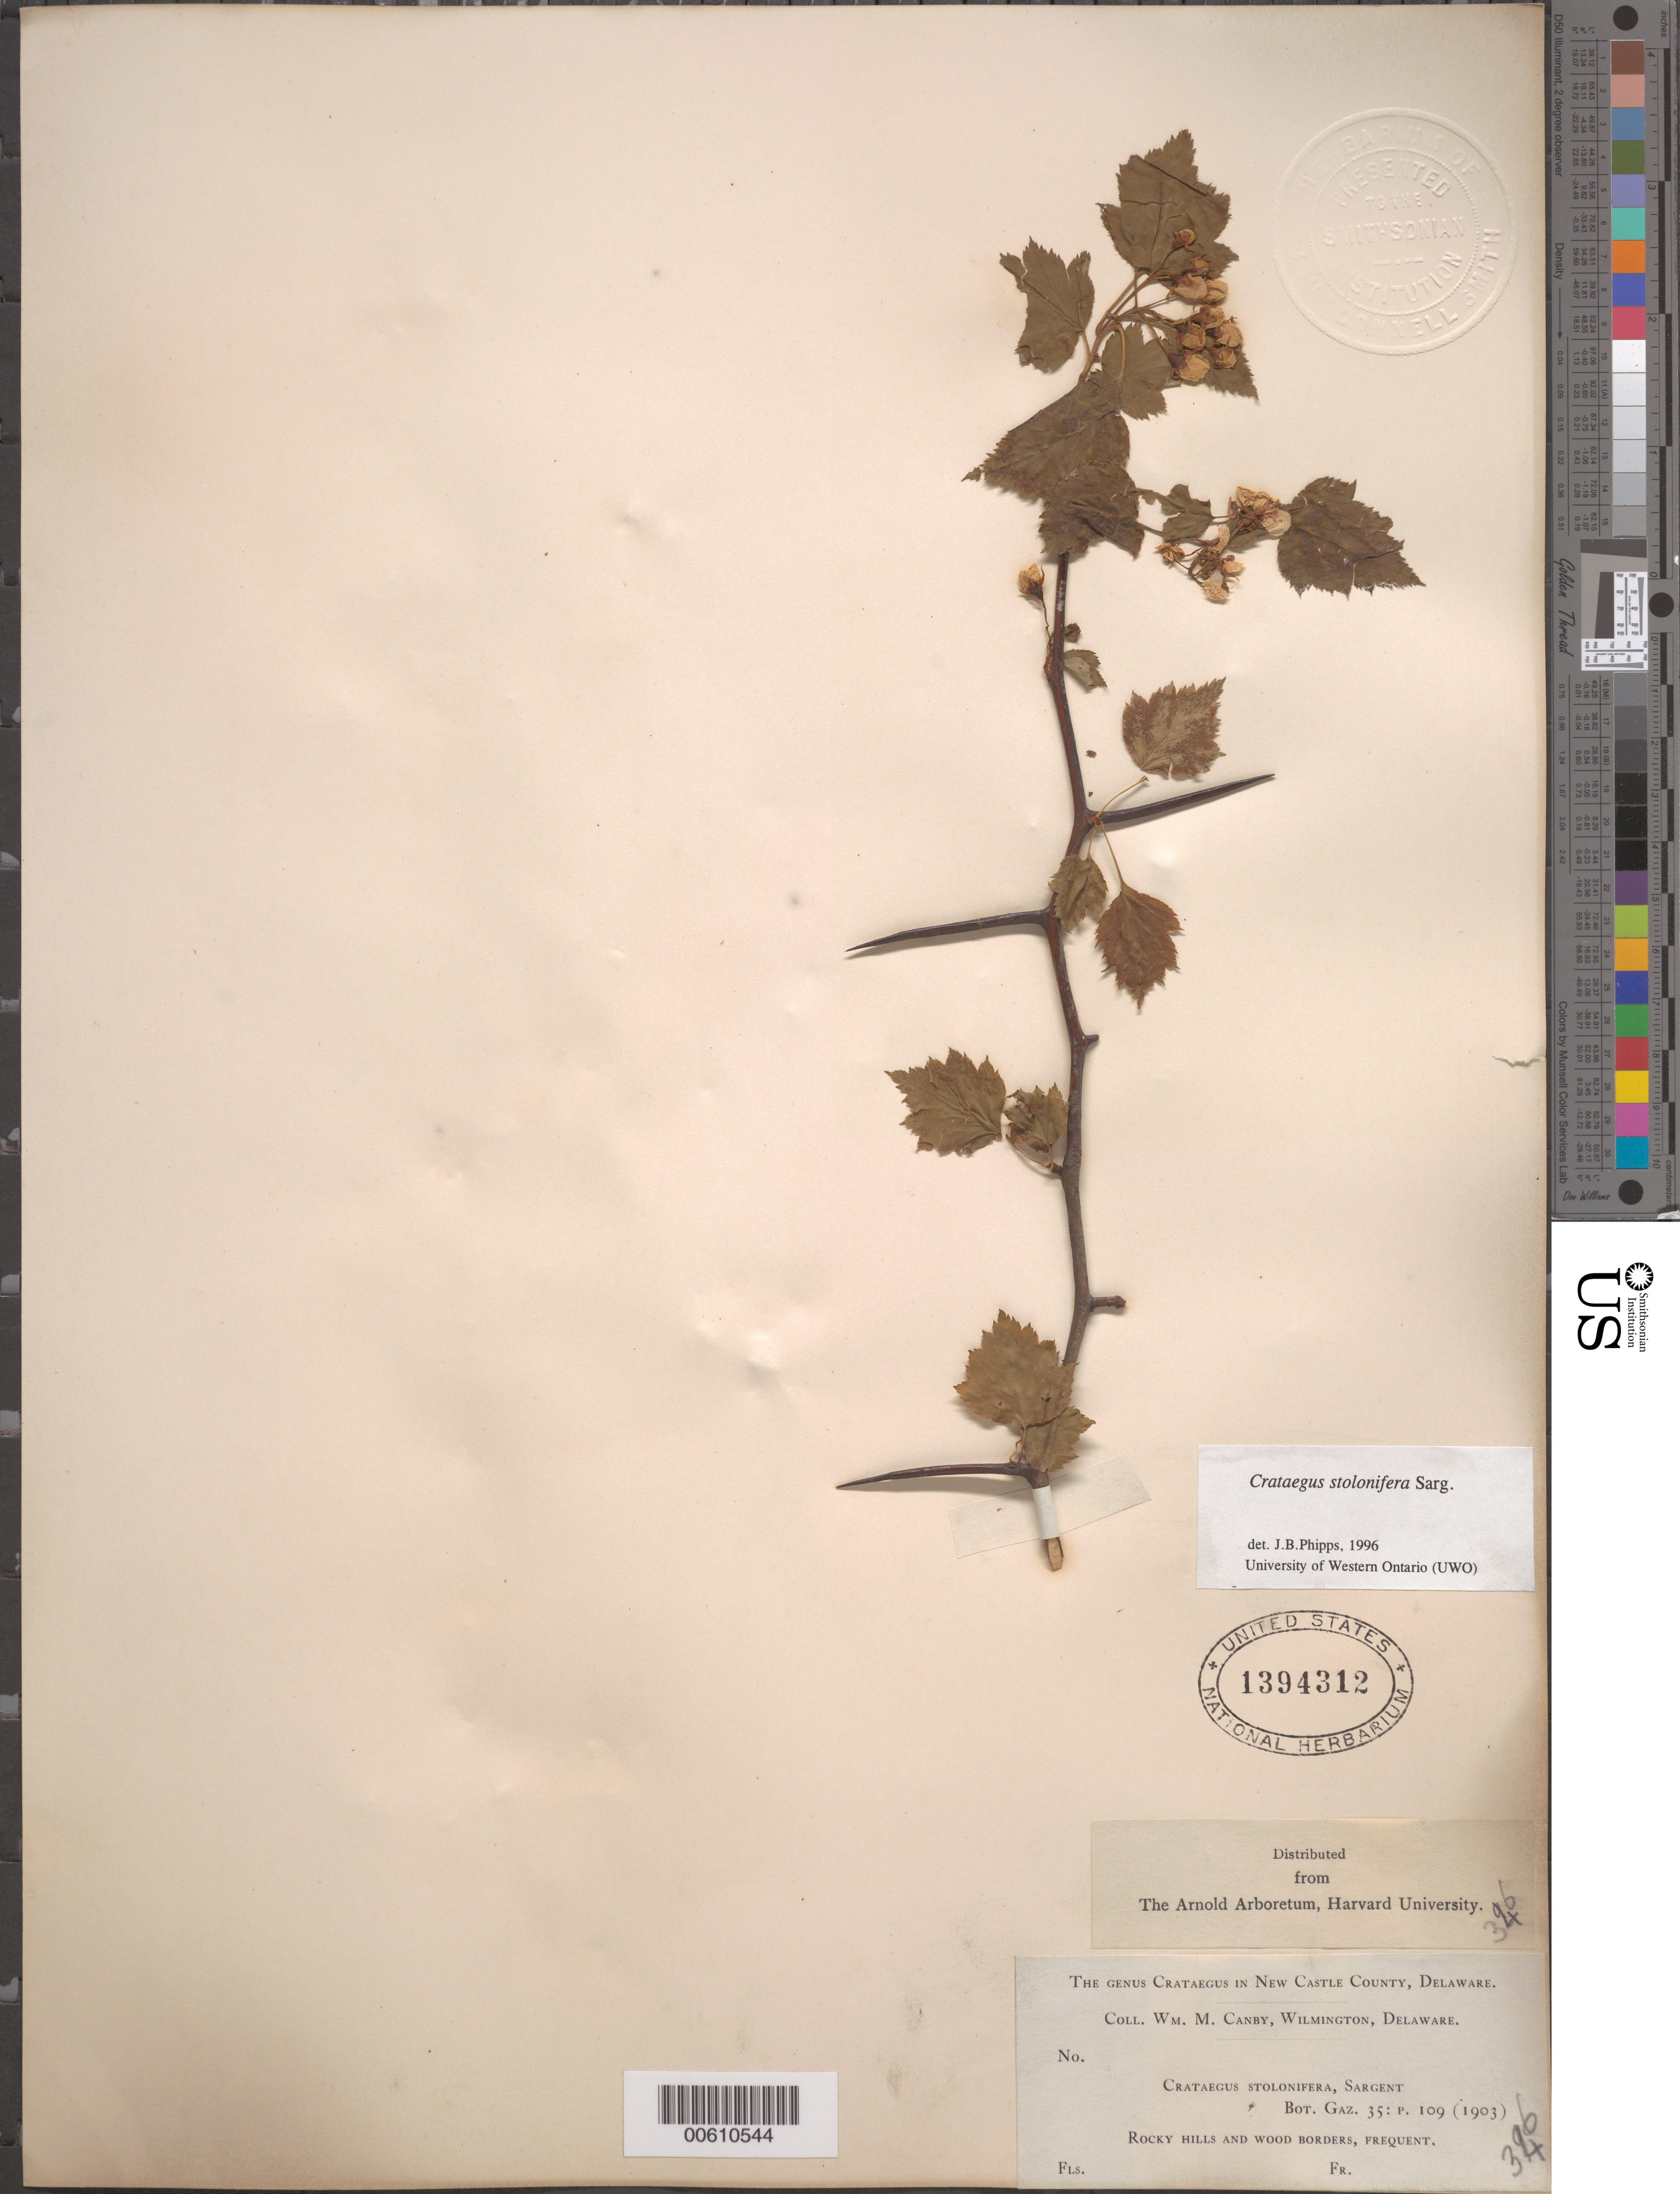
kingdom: Plantae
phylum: Tracheophyta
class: Magnoliopsida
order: Rosales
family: Rosaceae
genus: Crataegus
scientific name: Crataegus stolonifera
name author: Sarg.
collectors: W. M. Canby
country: United States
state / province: Delaware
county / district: New Castle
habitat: Rocky hills and wood borders, frequent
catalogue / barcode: US 1394312